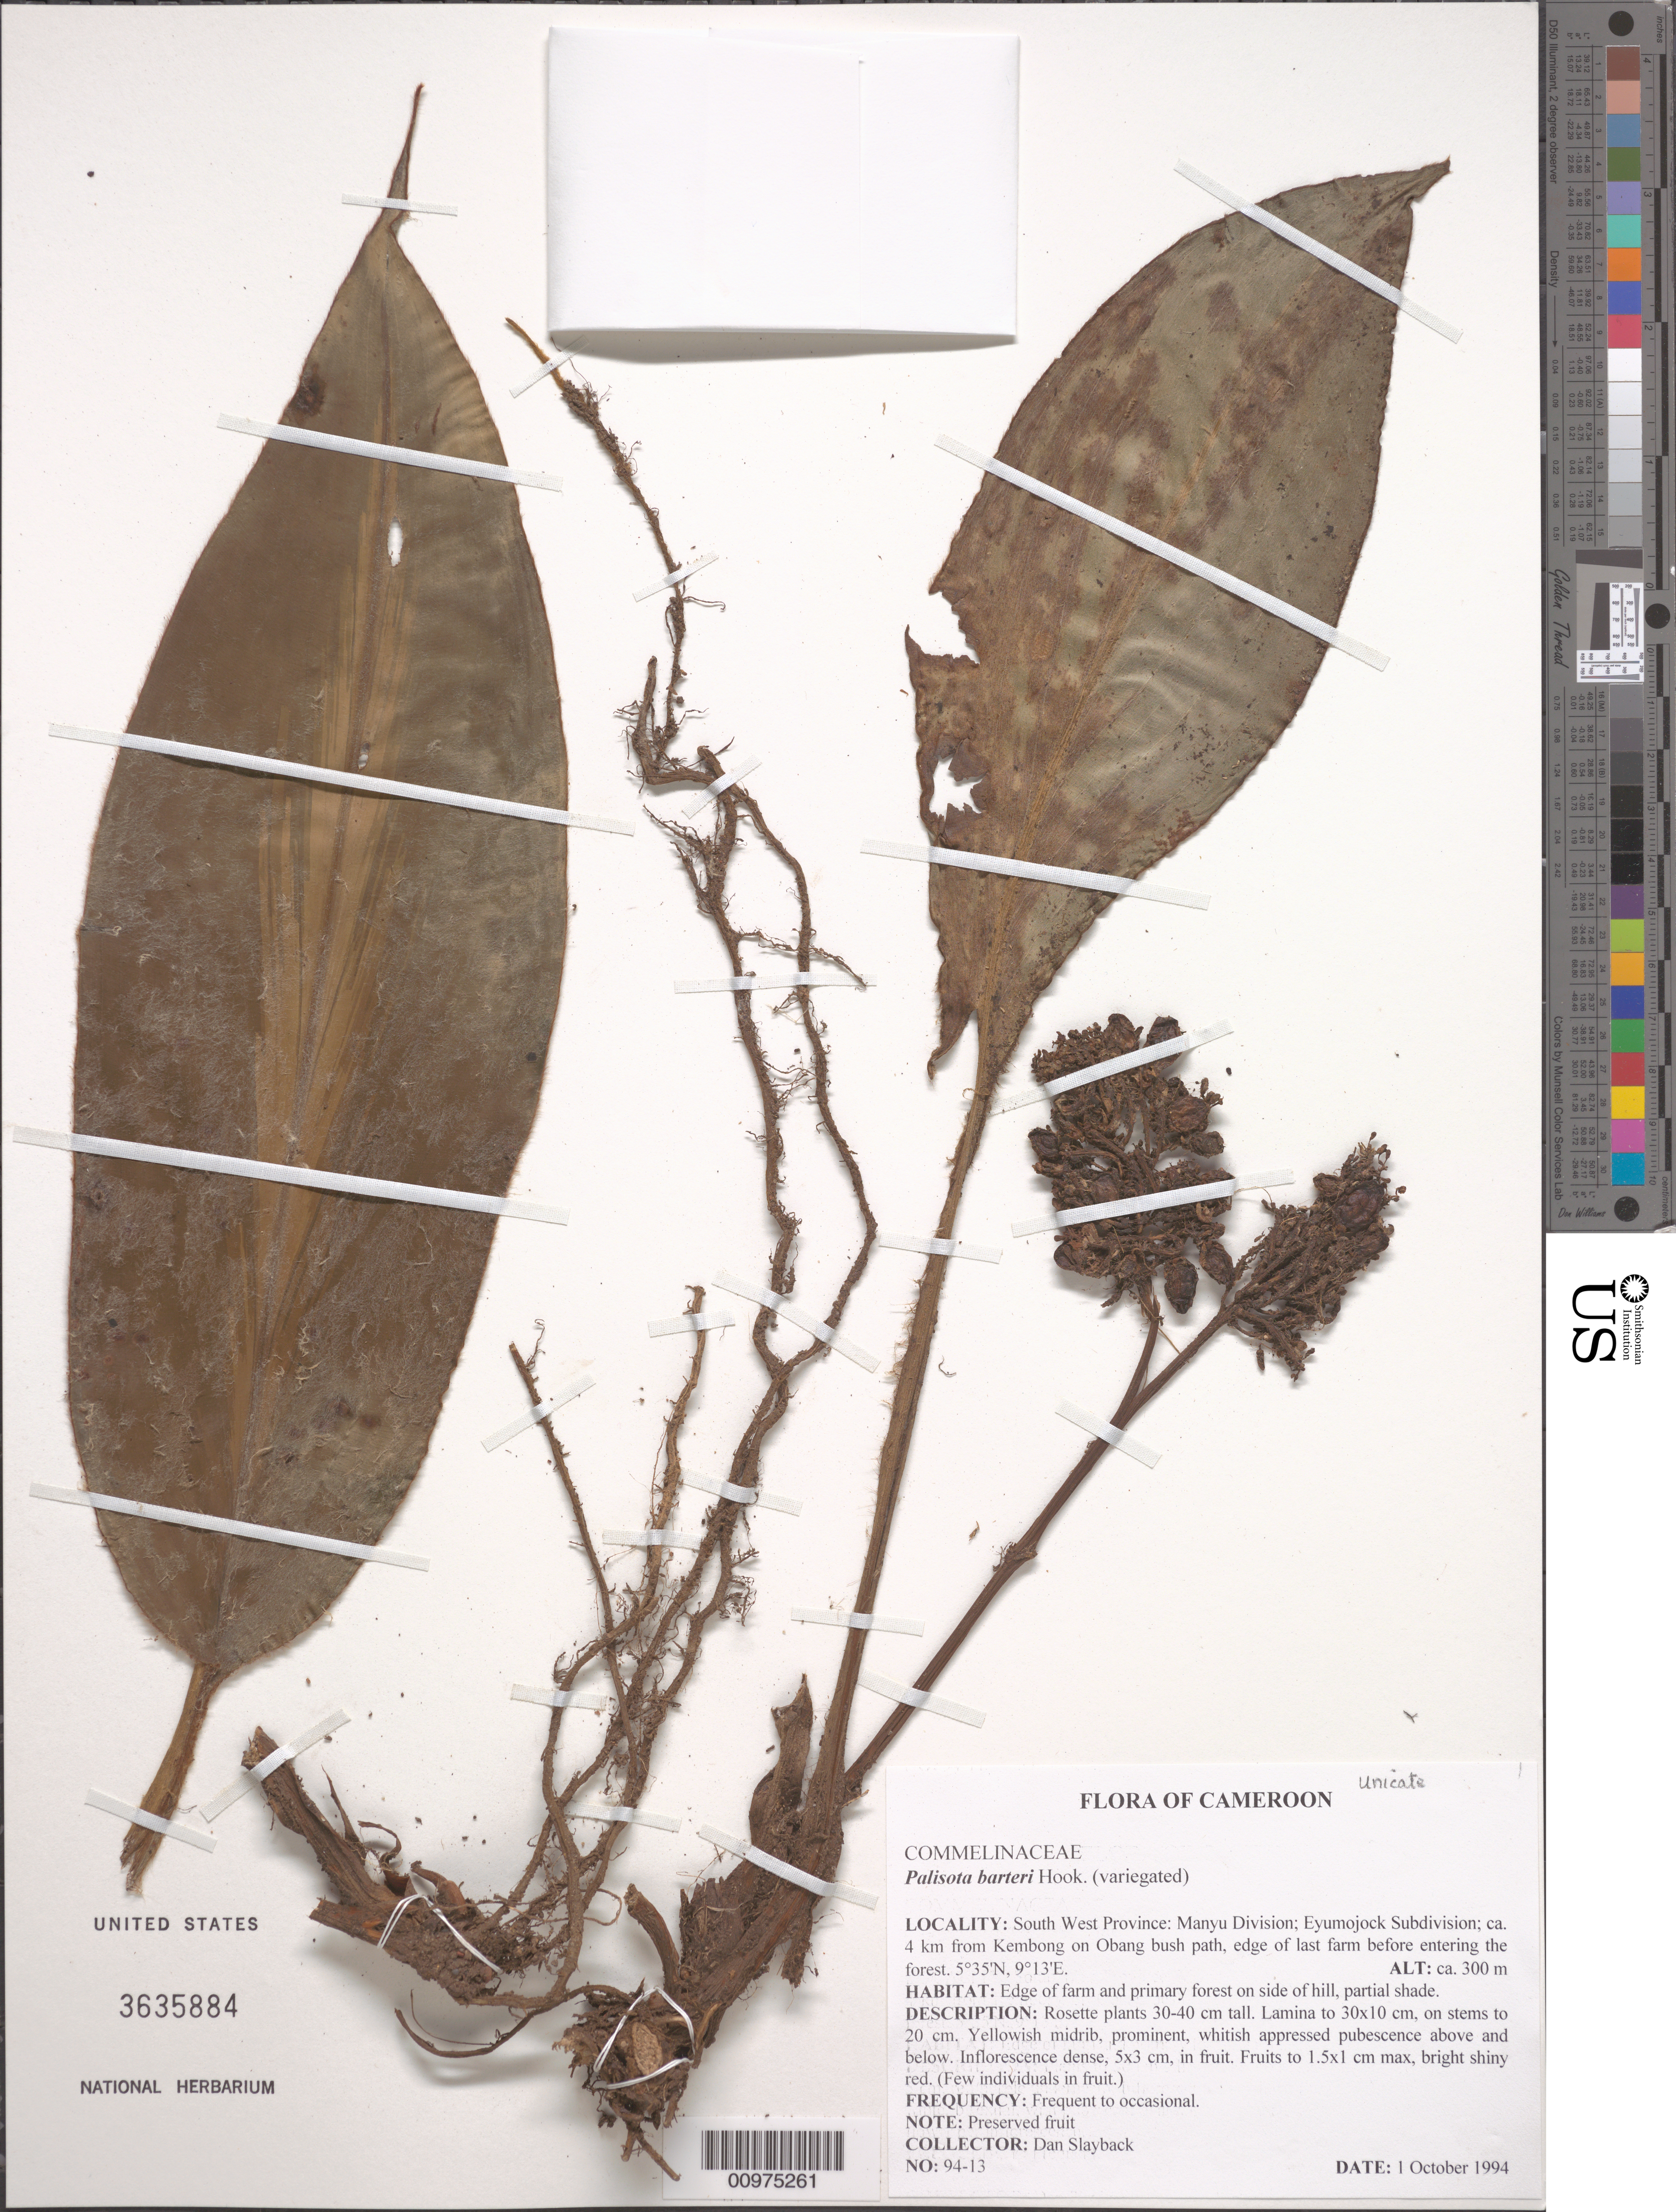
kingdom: Plantae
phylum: Tracheophyta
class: Liliopsida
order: Commelinales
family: Commelinaceae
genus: Palisota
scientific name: Palisota barteri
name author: Hook.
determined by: Faden, Robert B., (US), Smithsonian Institution - National Museum of Natural History (UNITED STATES)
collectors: D. Slayback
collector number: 94-13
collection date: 1994-10-01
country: Cameroon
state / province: Sud-Ouest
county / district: Manyu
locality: ca. 4 km from Kembong on Obang bush path, edge of last farm before entering the forest.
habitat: Edge of farm and primary forest on side of hill, partial shade.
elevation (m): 300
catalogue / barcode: US 3635884